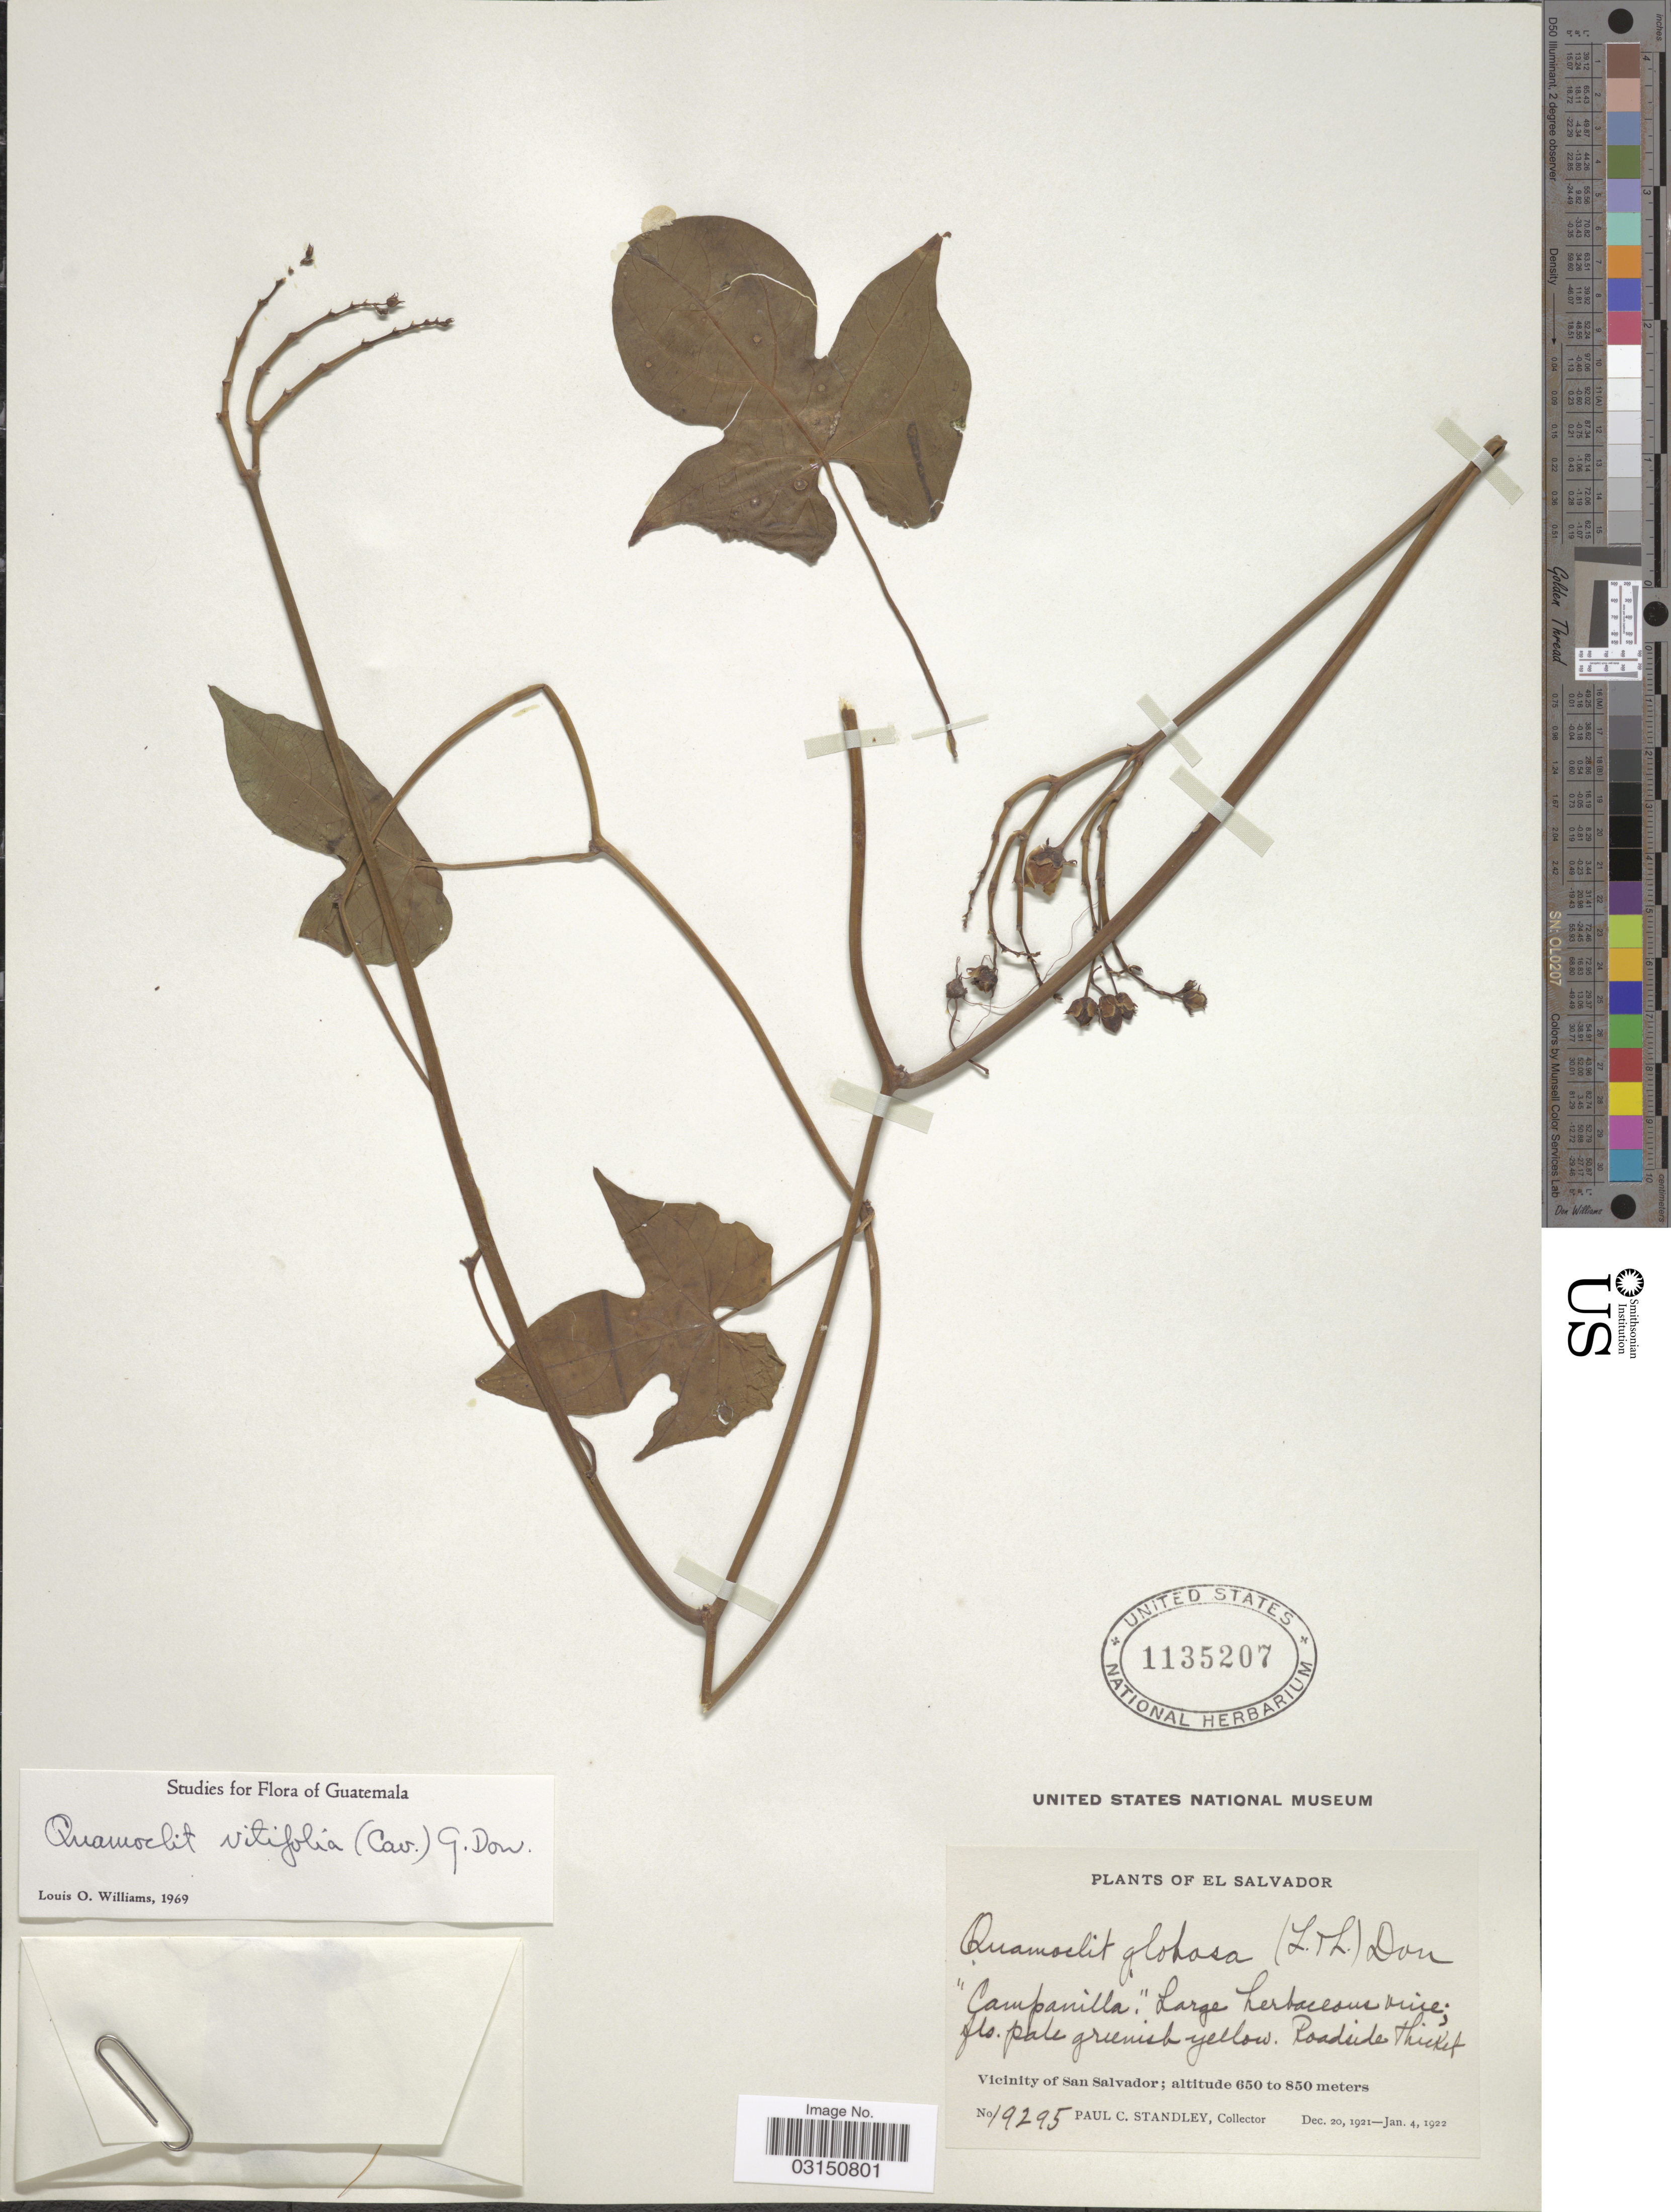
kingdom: Plantae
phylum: Tracheophyta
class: Magnoliopsida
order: Solanales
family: Convolvulaceae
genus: Ipomoea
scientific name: Ipomoea neei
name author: (Spreng.) O'Donell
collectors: P. C. Standley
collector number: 19295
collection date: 1921-12-20/1922-01-04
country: El Salvador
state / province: San Salvador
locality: Vicinity of San Salvador.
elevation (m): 650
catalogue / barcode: US 1135207